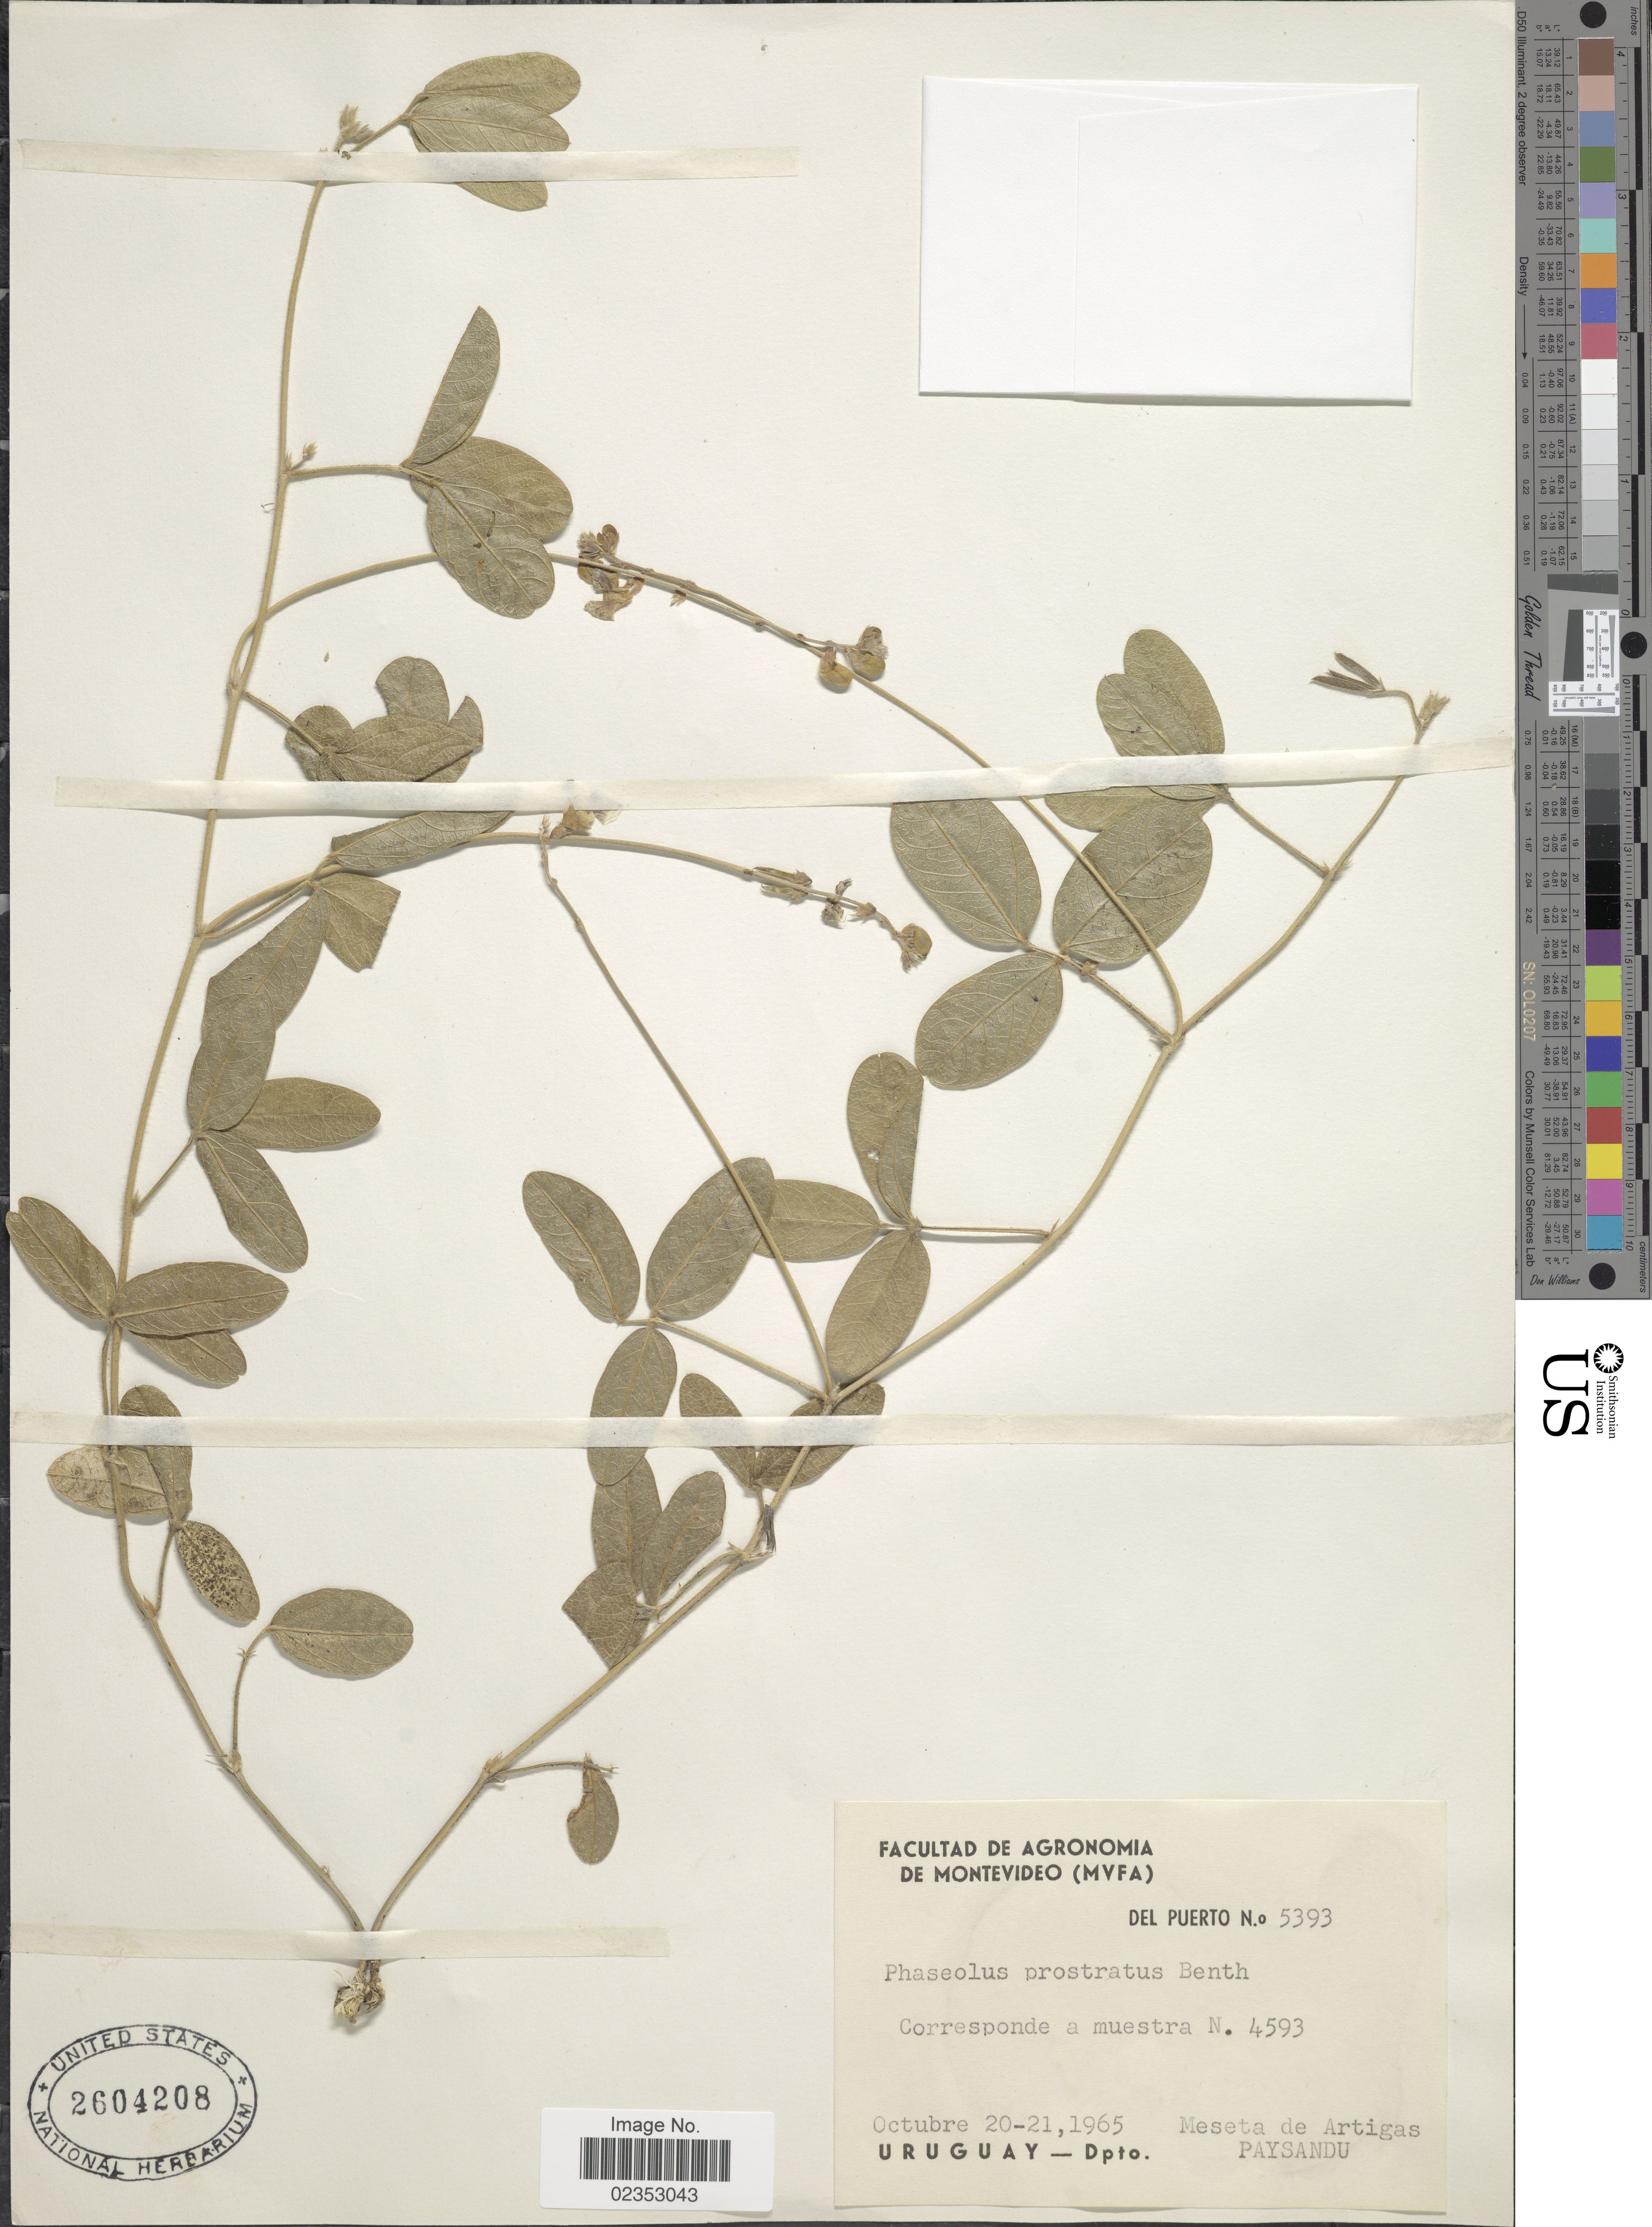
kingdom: Plantae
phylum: Tracheophyta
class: Magnoliopsida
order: Fabales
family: Fabaceae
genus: Macroptilium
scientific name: Macroptilium prostratum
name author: (Benth.) Urb.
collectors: Del Puerto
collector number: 5393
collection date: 1965-10-20/1965-10-21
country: Uruguay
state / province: Paysandu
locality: Meseta de Artigas, Dpto Paysandu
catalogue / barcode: US 2604208